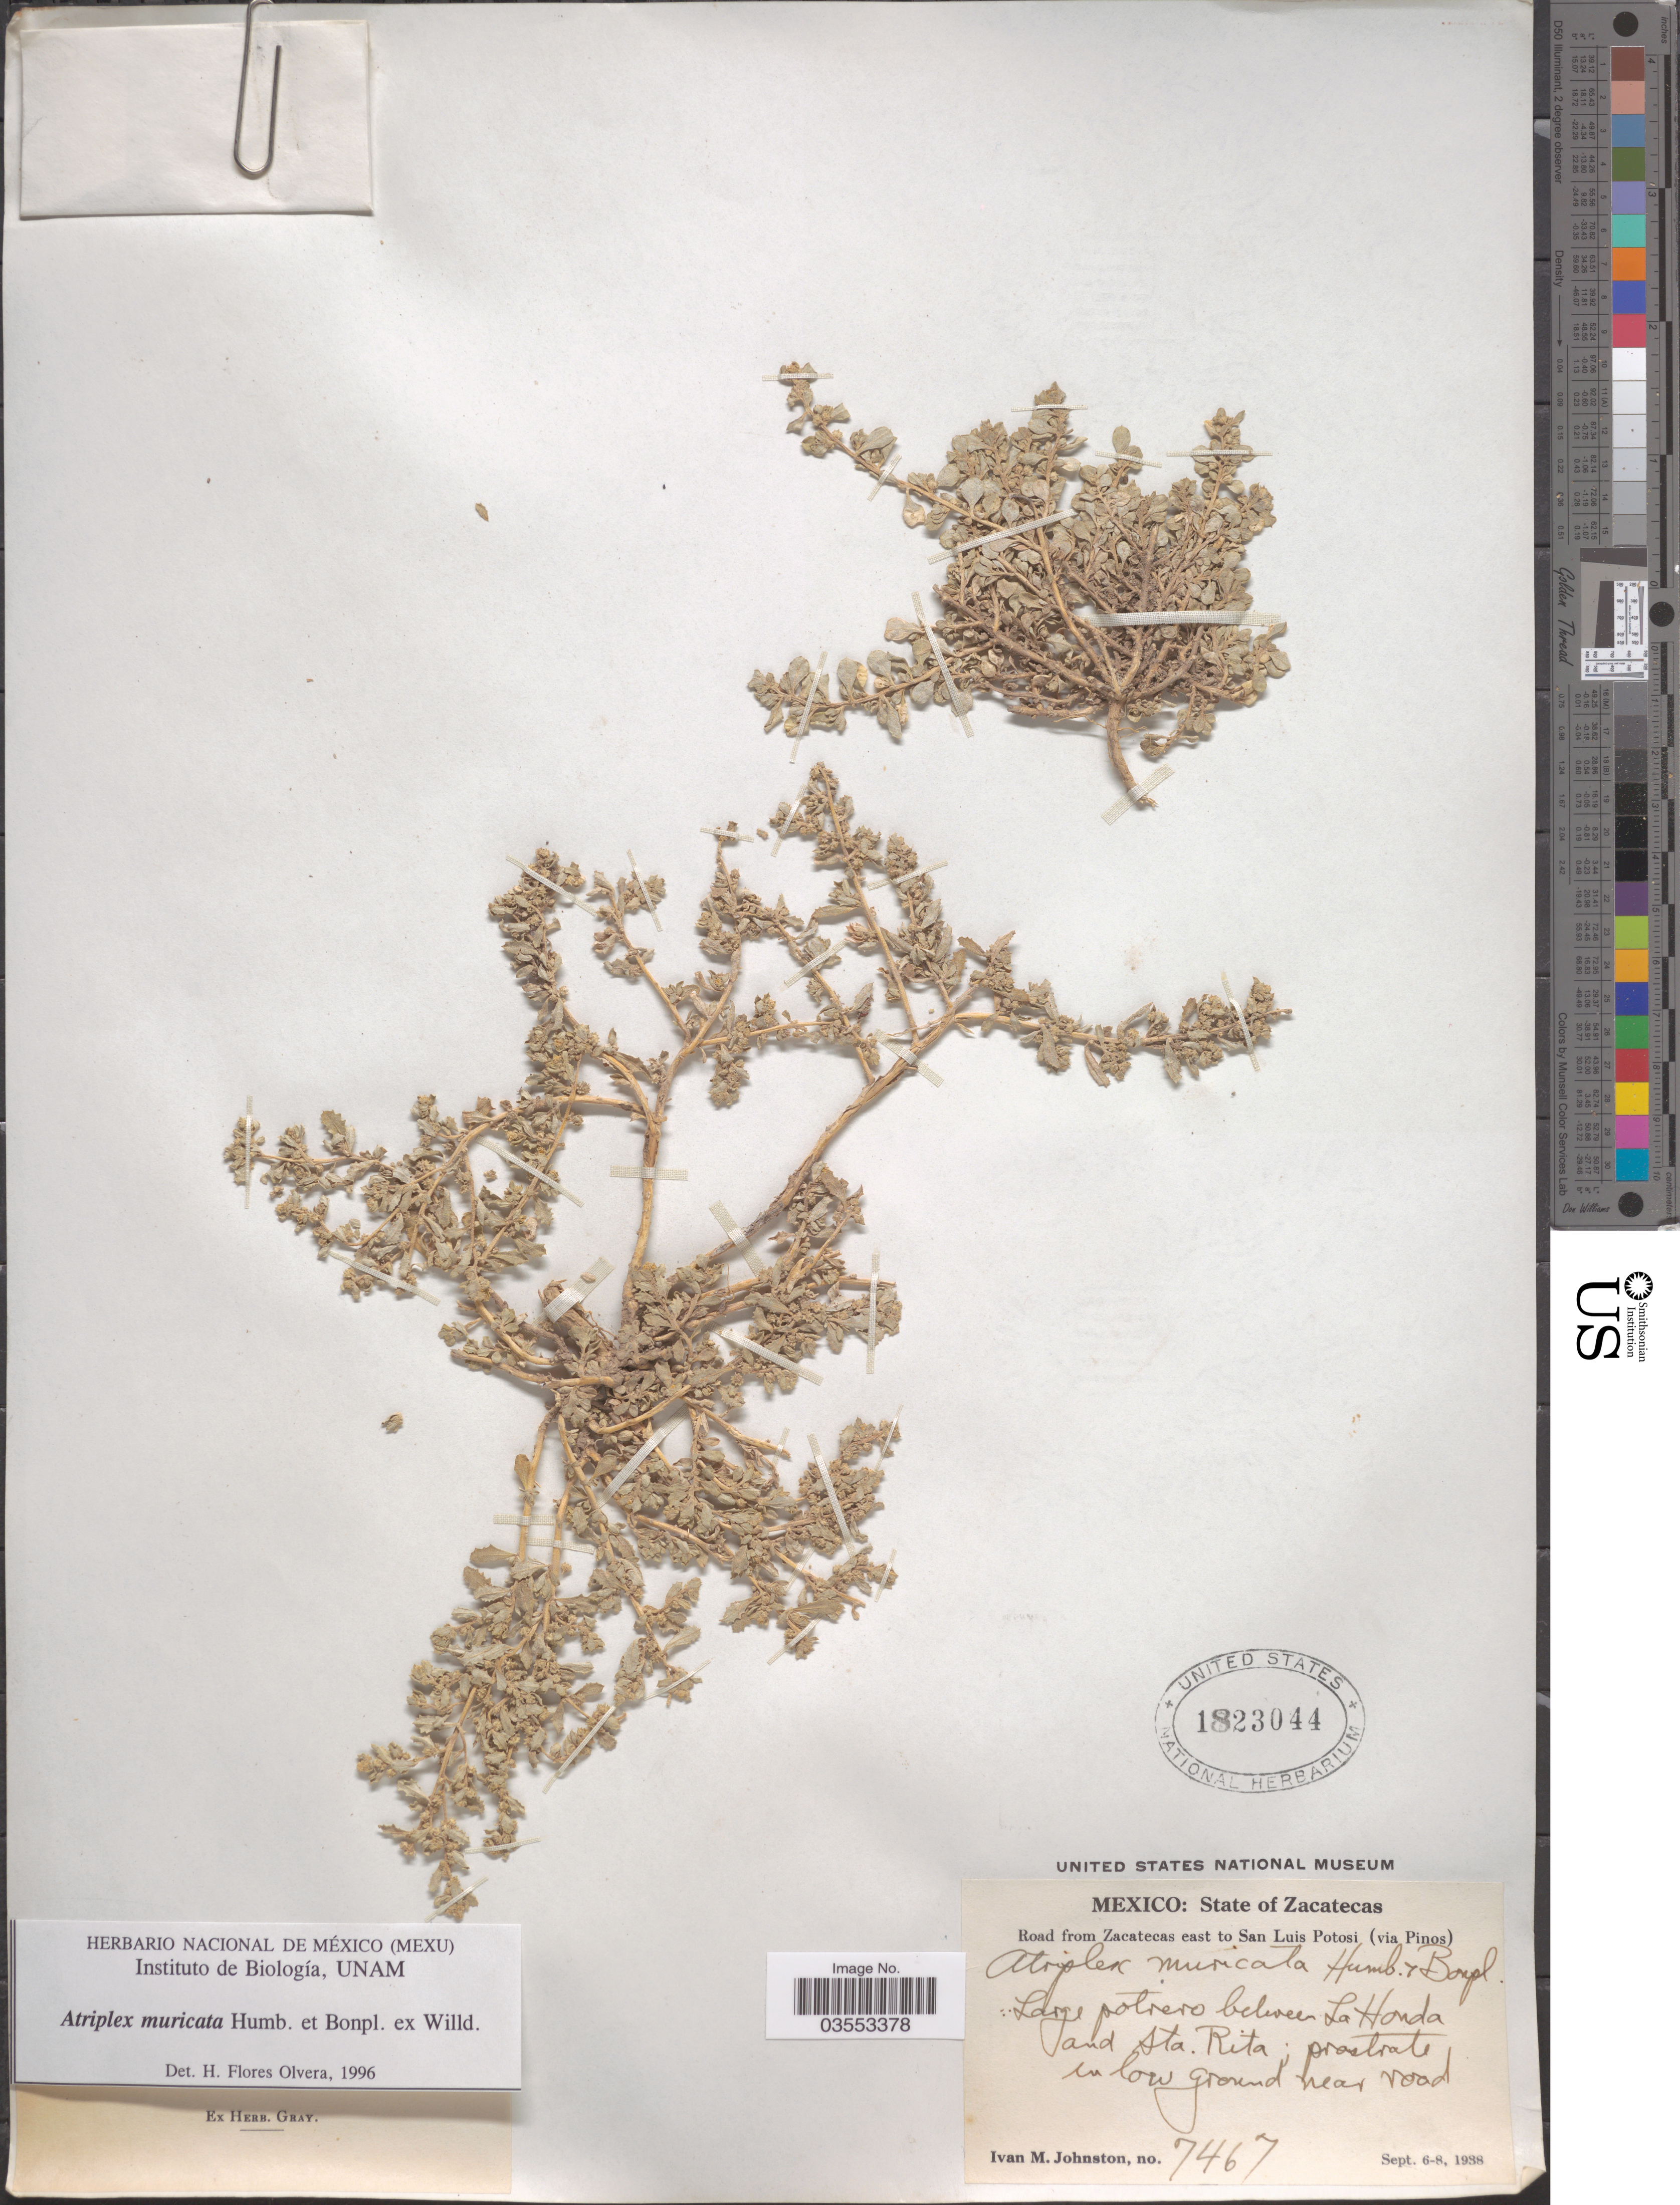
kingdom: Plantae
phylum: Tracheophyta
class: Magnoliopsida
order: Caryophyllales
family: Amaranthaceae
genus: Atriplex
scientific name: Atriplex muricata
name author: Humb. & Bonpl. ex Willd.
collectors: I.M. Johnston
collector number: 7467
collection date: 1938-09-06/1938-09-08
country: Mexico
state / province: Zacatecas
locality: Road from Zacatecas east to San Luis Potosi (via Pinos). Large potrero between La Honda and Sta. Rita.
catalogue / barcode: US 1823044